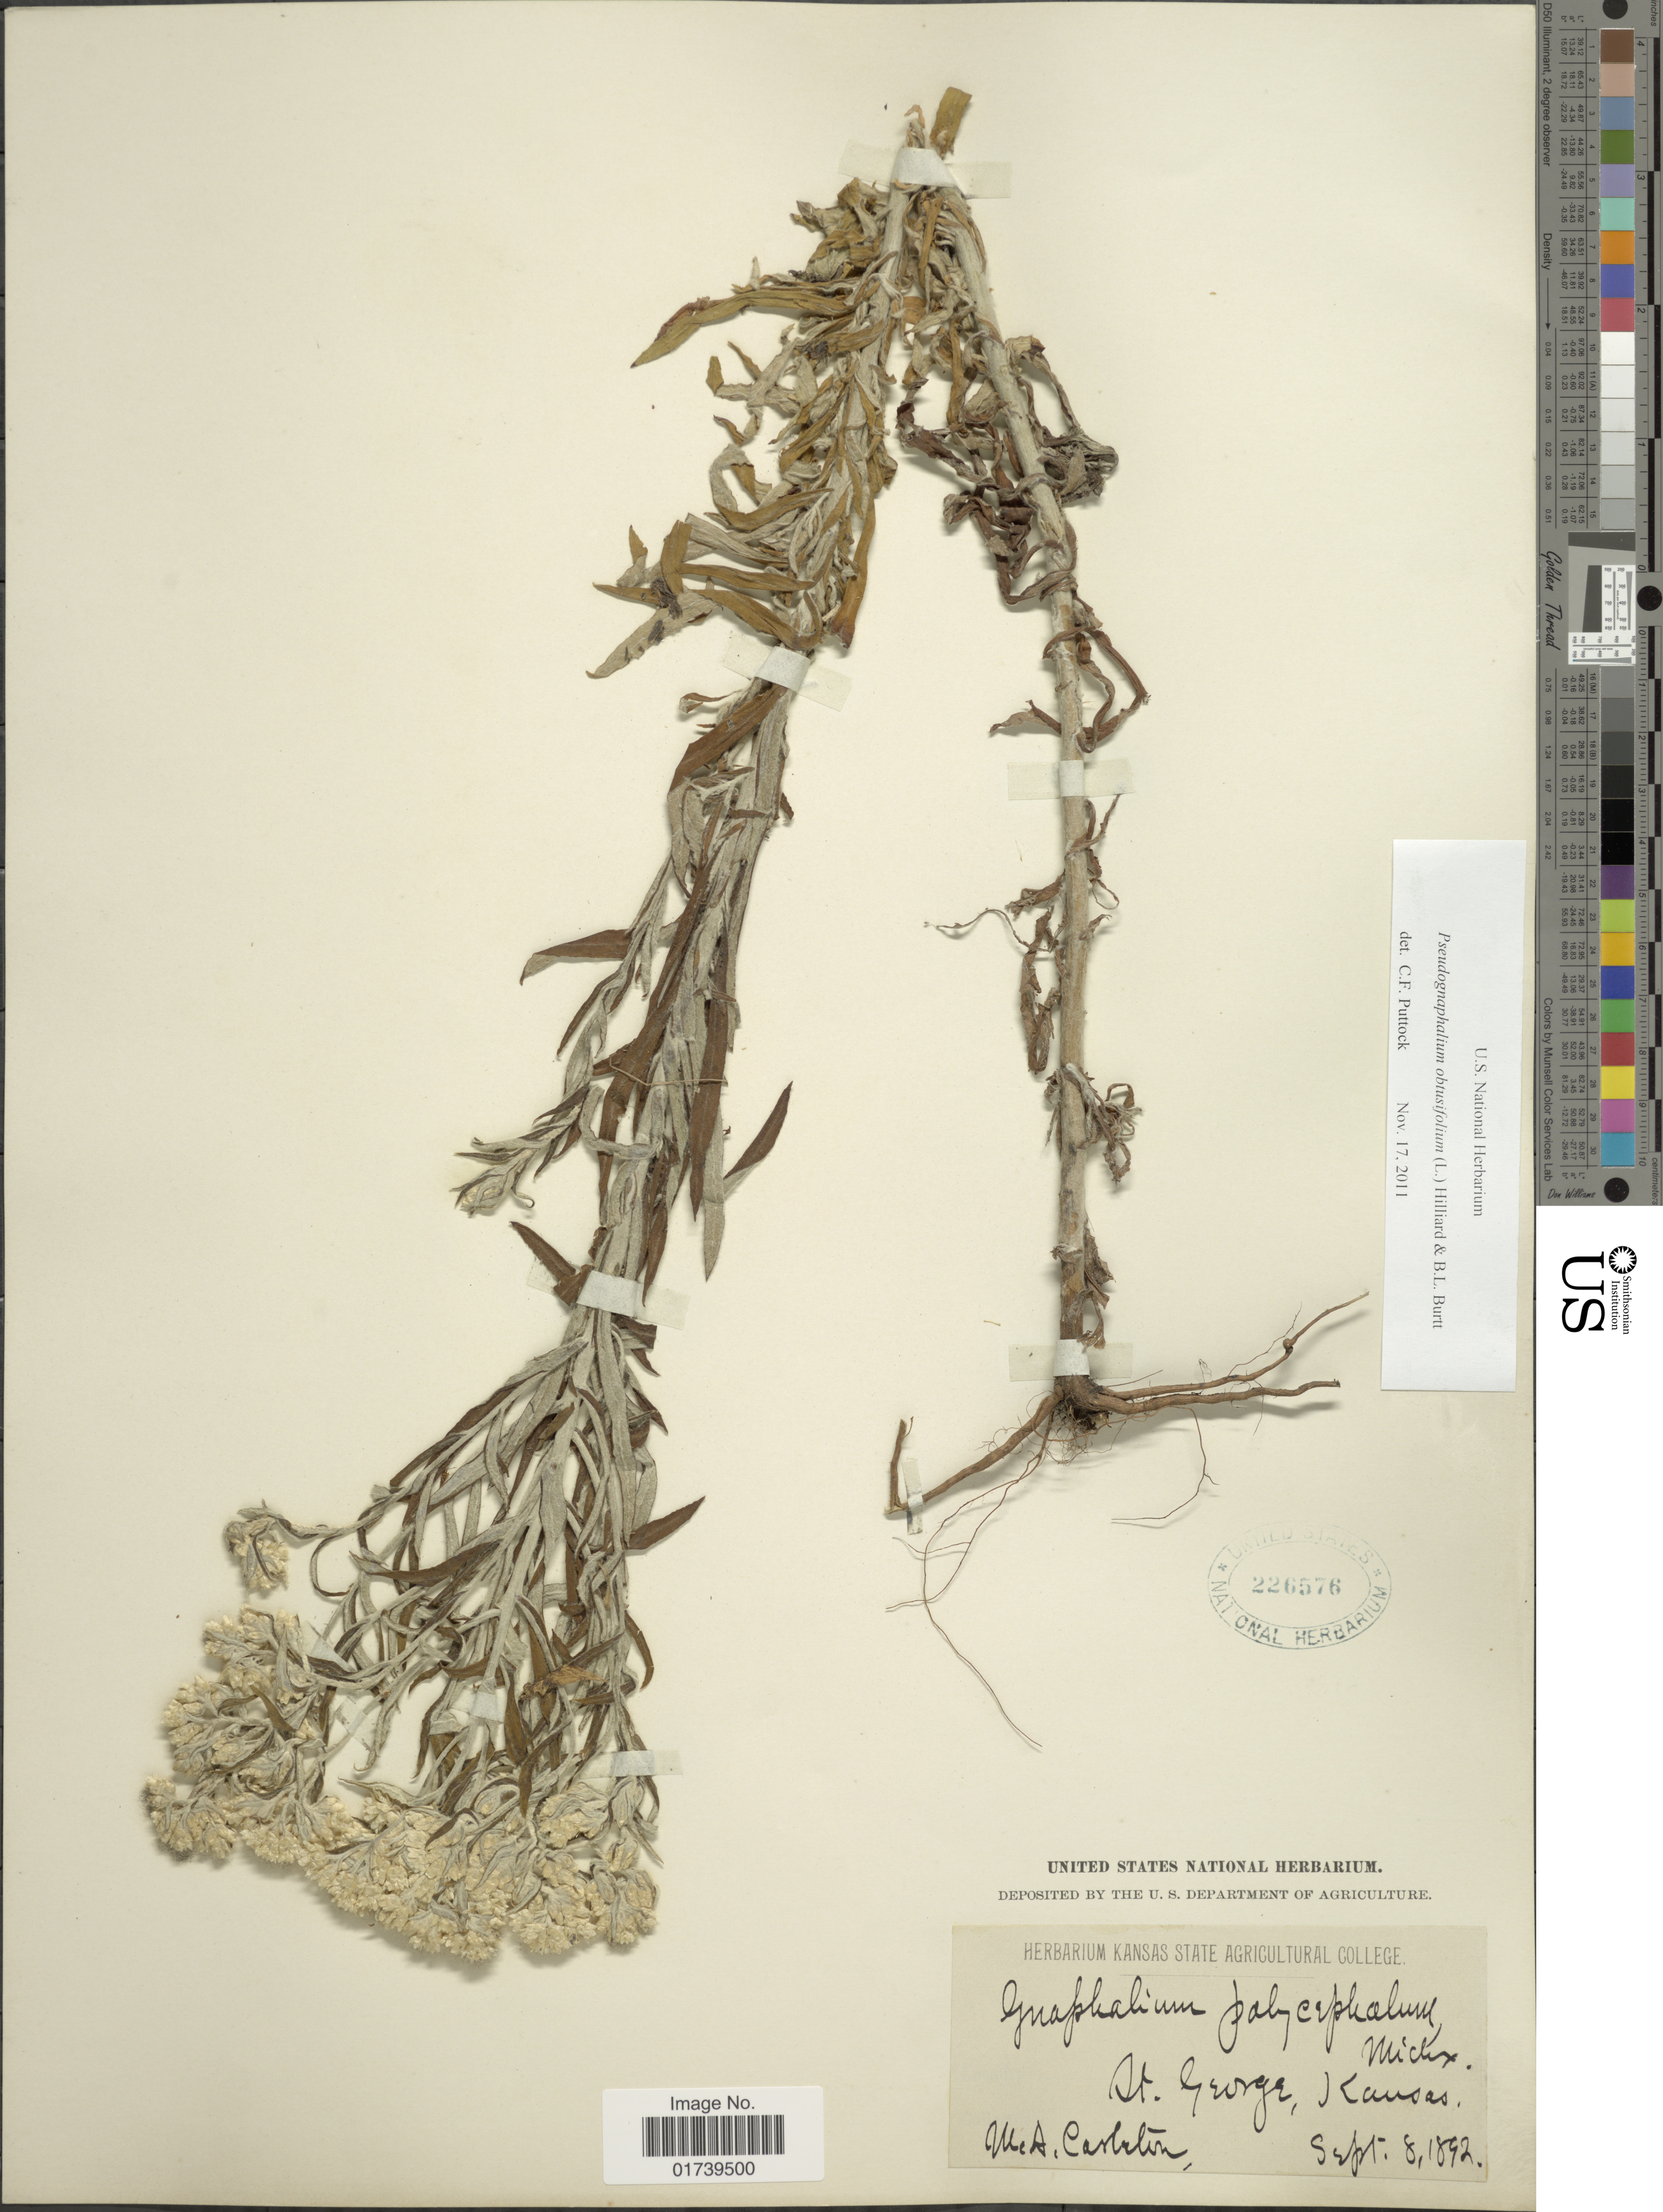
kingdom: Plantae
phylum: Tracheophyta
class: Magnoliopsida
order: Asterales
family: Asteraceae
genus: Pseudognaphalium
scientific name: Pseudognaphalium obtusifolium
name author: (L.) Hilliard & B.L. Burtt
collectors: W. Carleton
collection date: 1892-09-08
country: United States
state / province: Kansas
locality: St. George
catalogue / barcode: US 226576